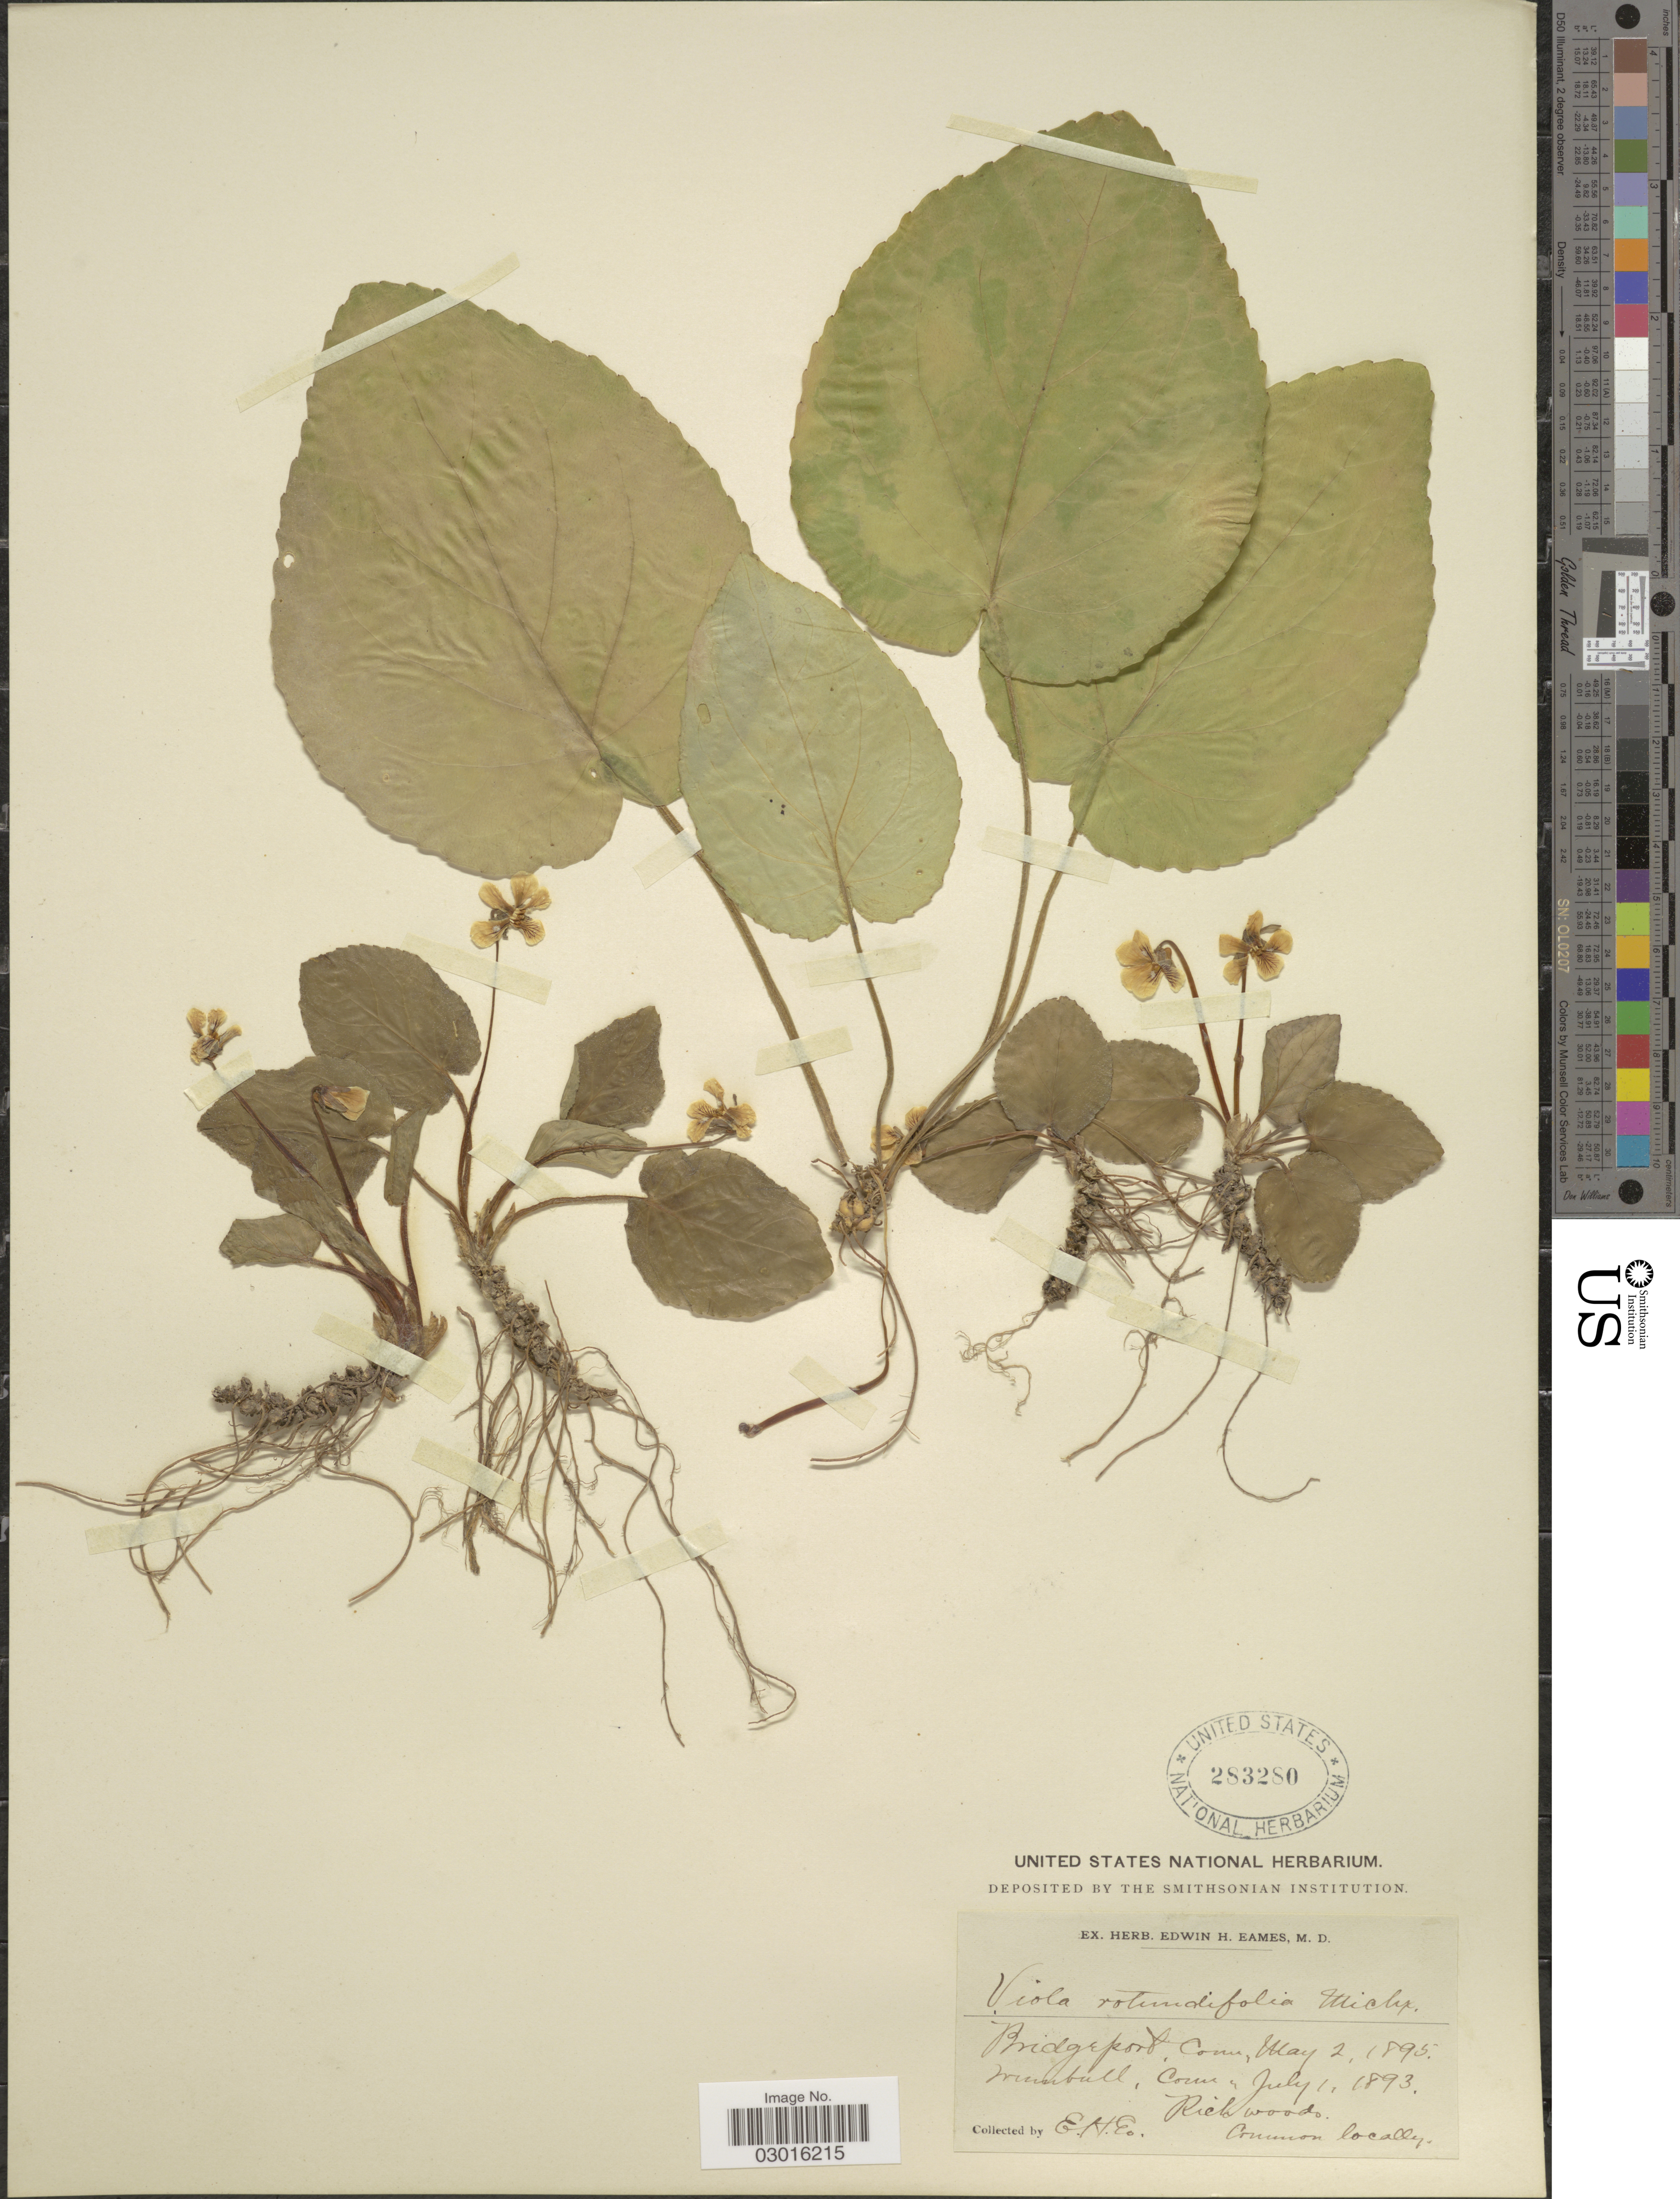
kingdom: Plantae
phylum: Tracheophyta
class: Magnoliopsida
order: Malpighiales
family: Violaceae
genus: Viola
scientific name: Viola rotundifolia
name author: Michx.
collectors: E. H. Eames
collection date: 1893-07-01/1895-05-02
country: United States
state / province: Connecticut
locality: Bridgeport, Trumbull.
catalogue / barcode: US 283280